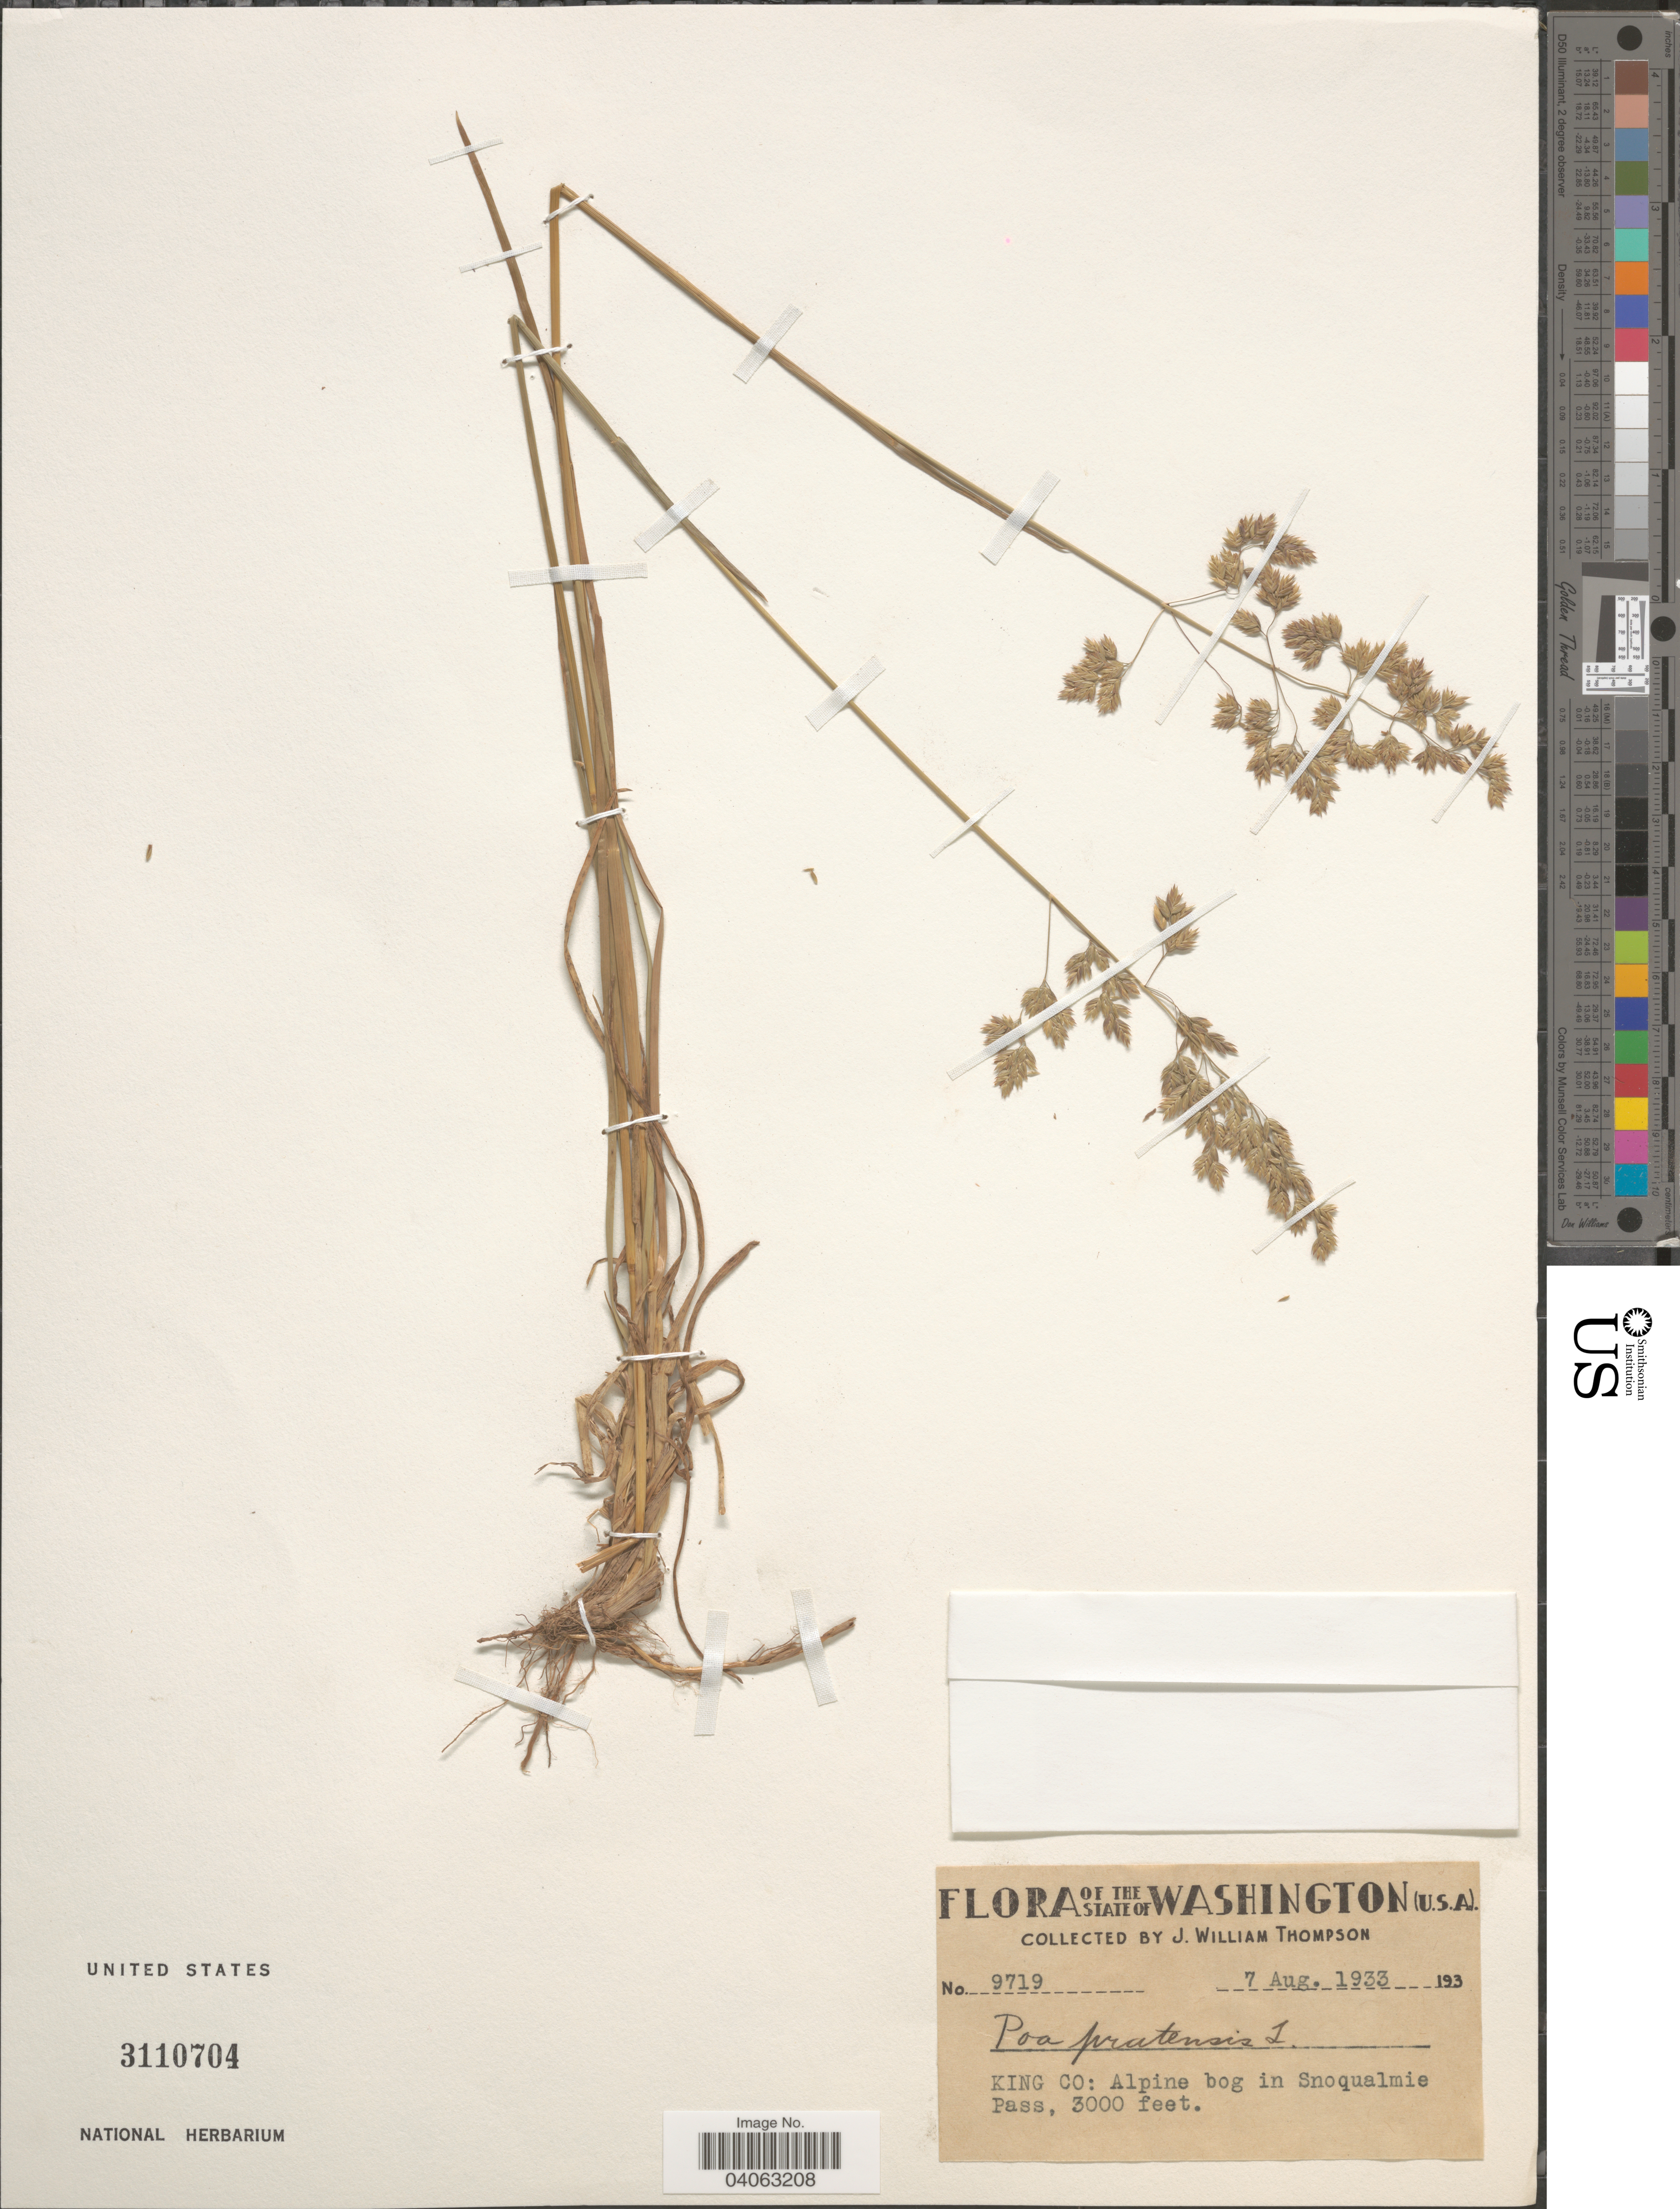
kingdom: Plantae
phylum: Tracheophyta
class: Liliopsida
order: Poales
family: Poaceae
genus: Poa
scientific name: Poa pratensis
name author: L.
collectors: J. W. Thompson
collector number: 9719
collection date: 1933-08-07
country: United States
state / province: Washington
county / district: King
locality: King Co: Alpine bog in Snoqualmie Pass.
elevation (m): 914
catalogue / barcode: US 3110704